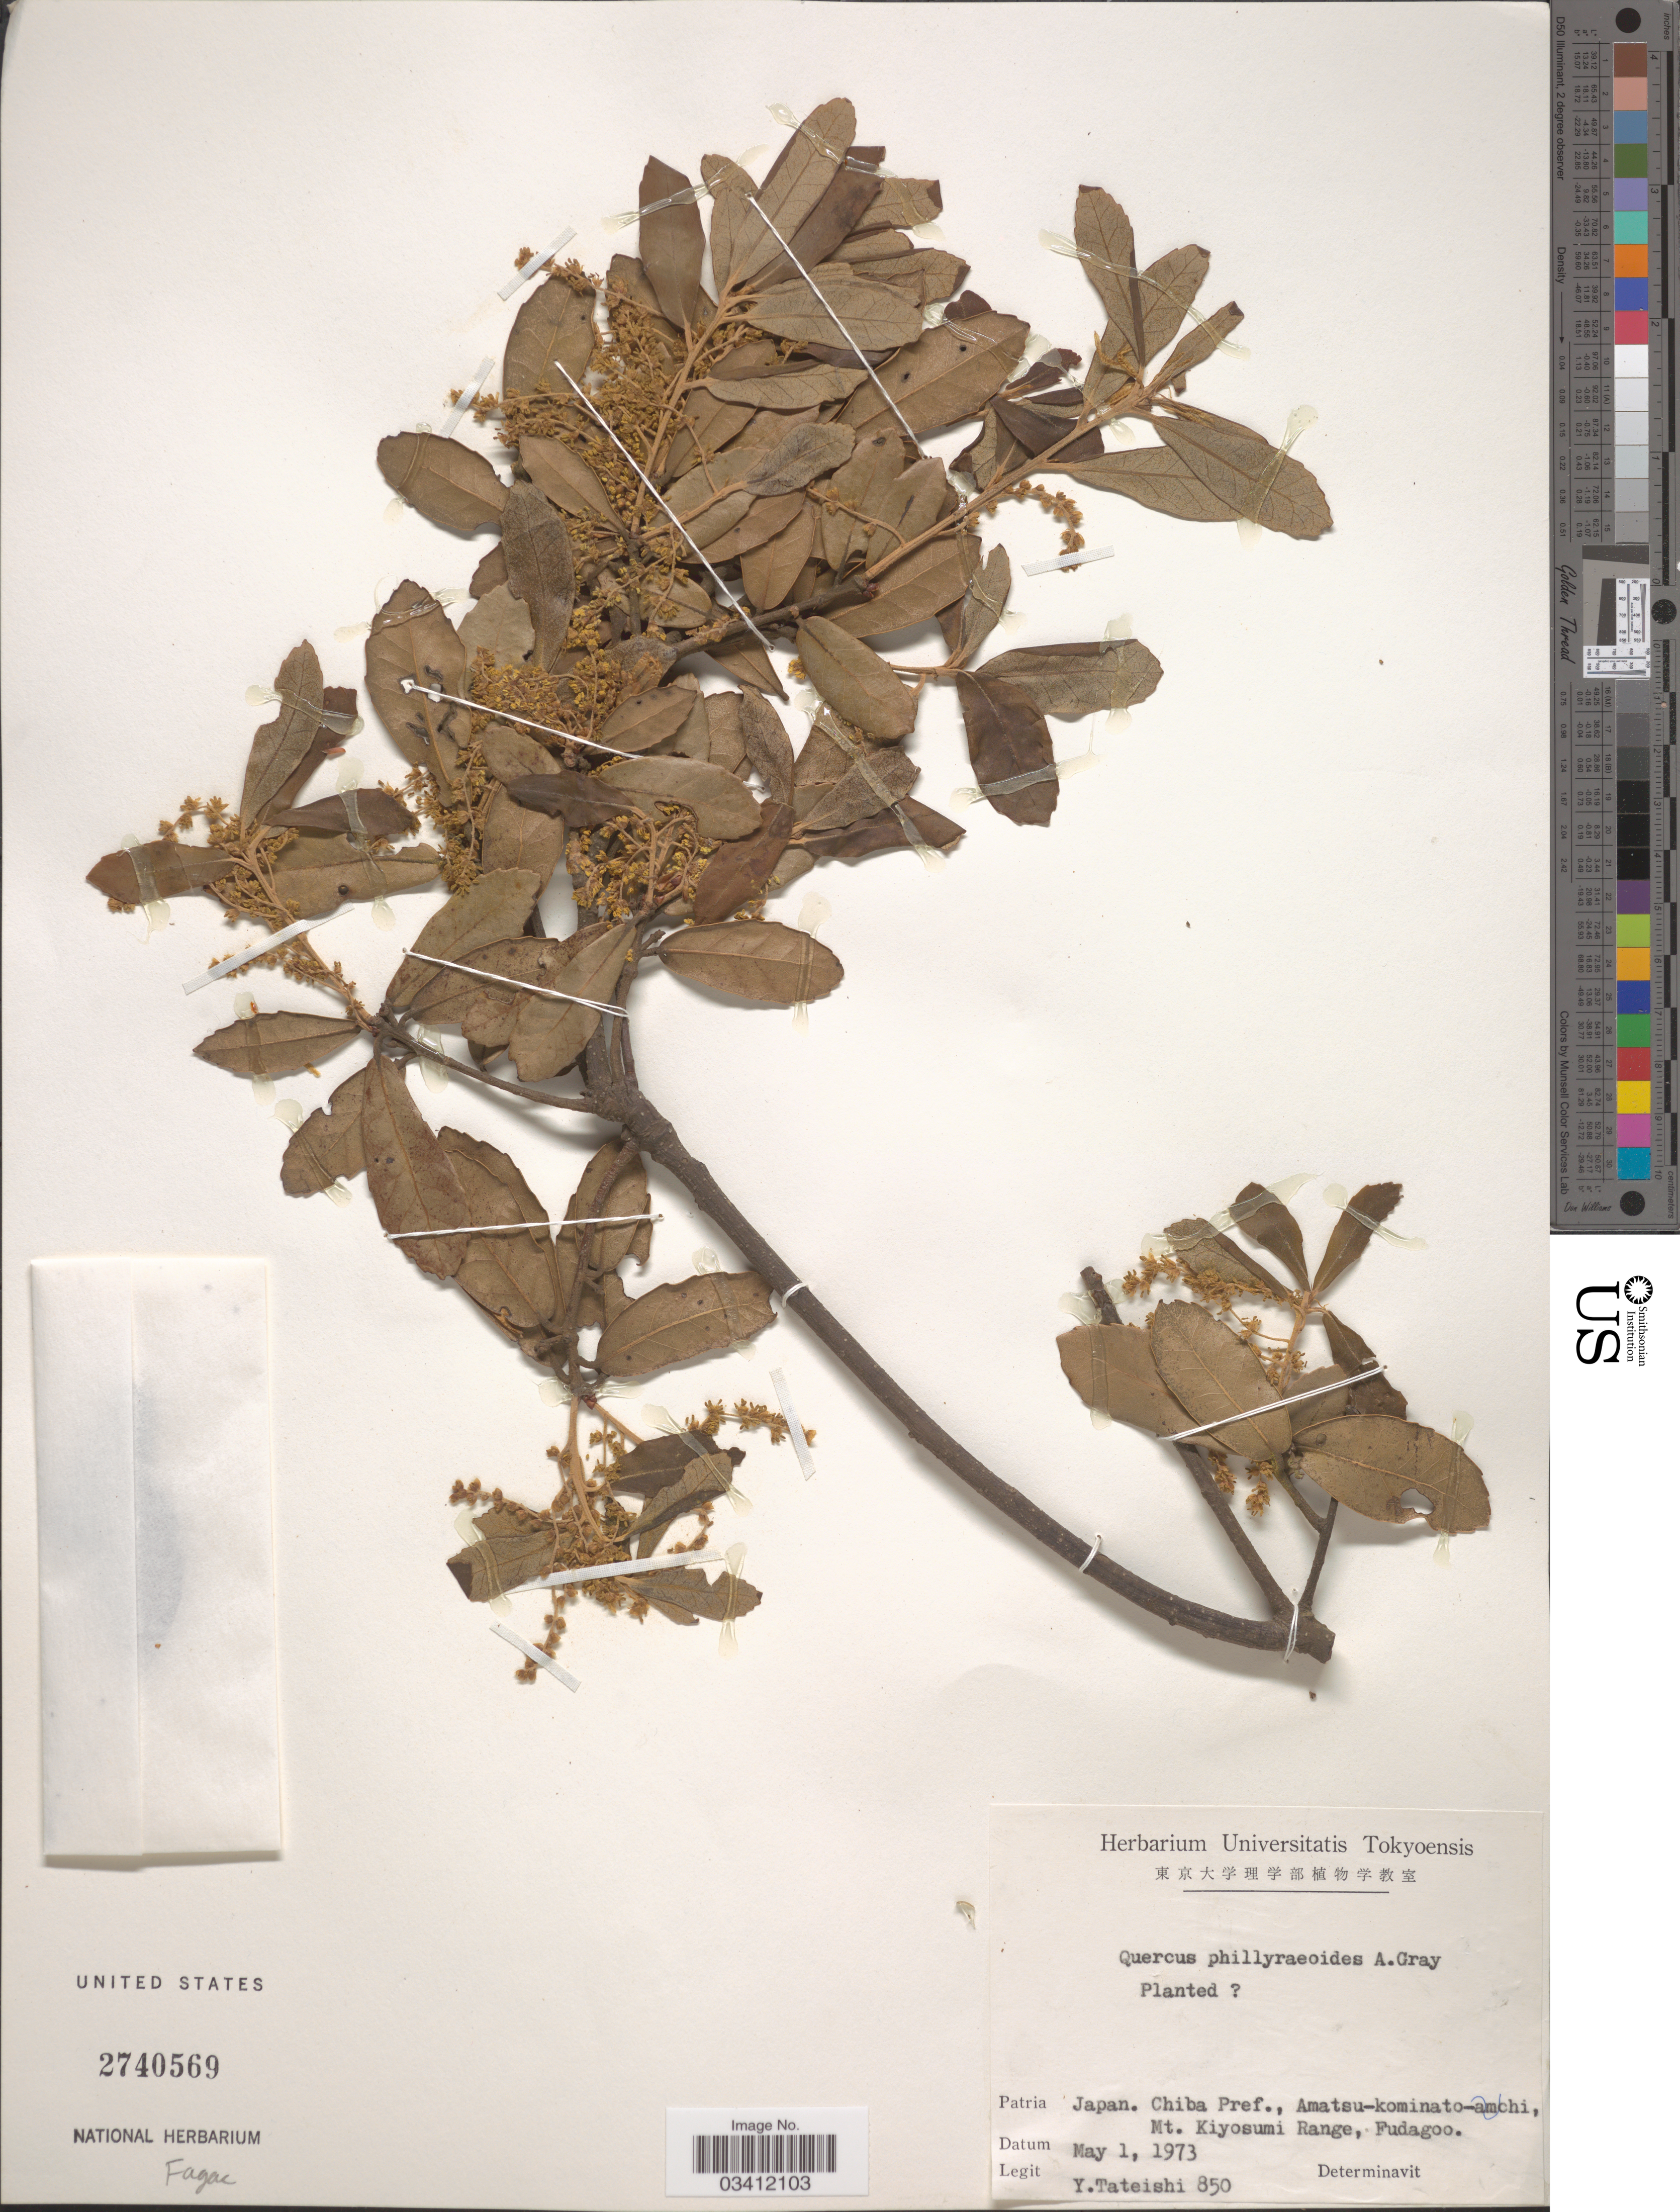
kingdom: Plantae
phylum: Tracheophyta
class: Magnoliopsida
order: Fagales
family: Fagaceae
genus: Quercus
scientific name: Quercus phillyraeoides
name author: A. Gray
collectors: Y. Tateishi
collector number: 850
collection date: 1973-05-01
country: Japan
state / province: Tiba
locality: Chiba Pref., Amatsu-kominato-amchi, Mt. Kiyosumi Range, Fudagoo.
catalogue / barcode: US 2740569